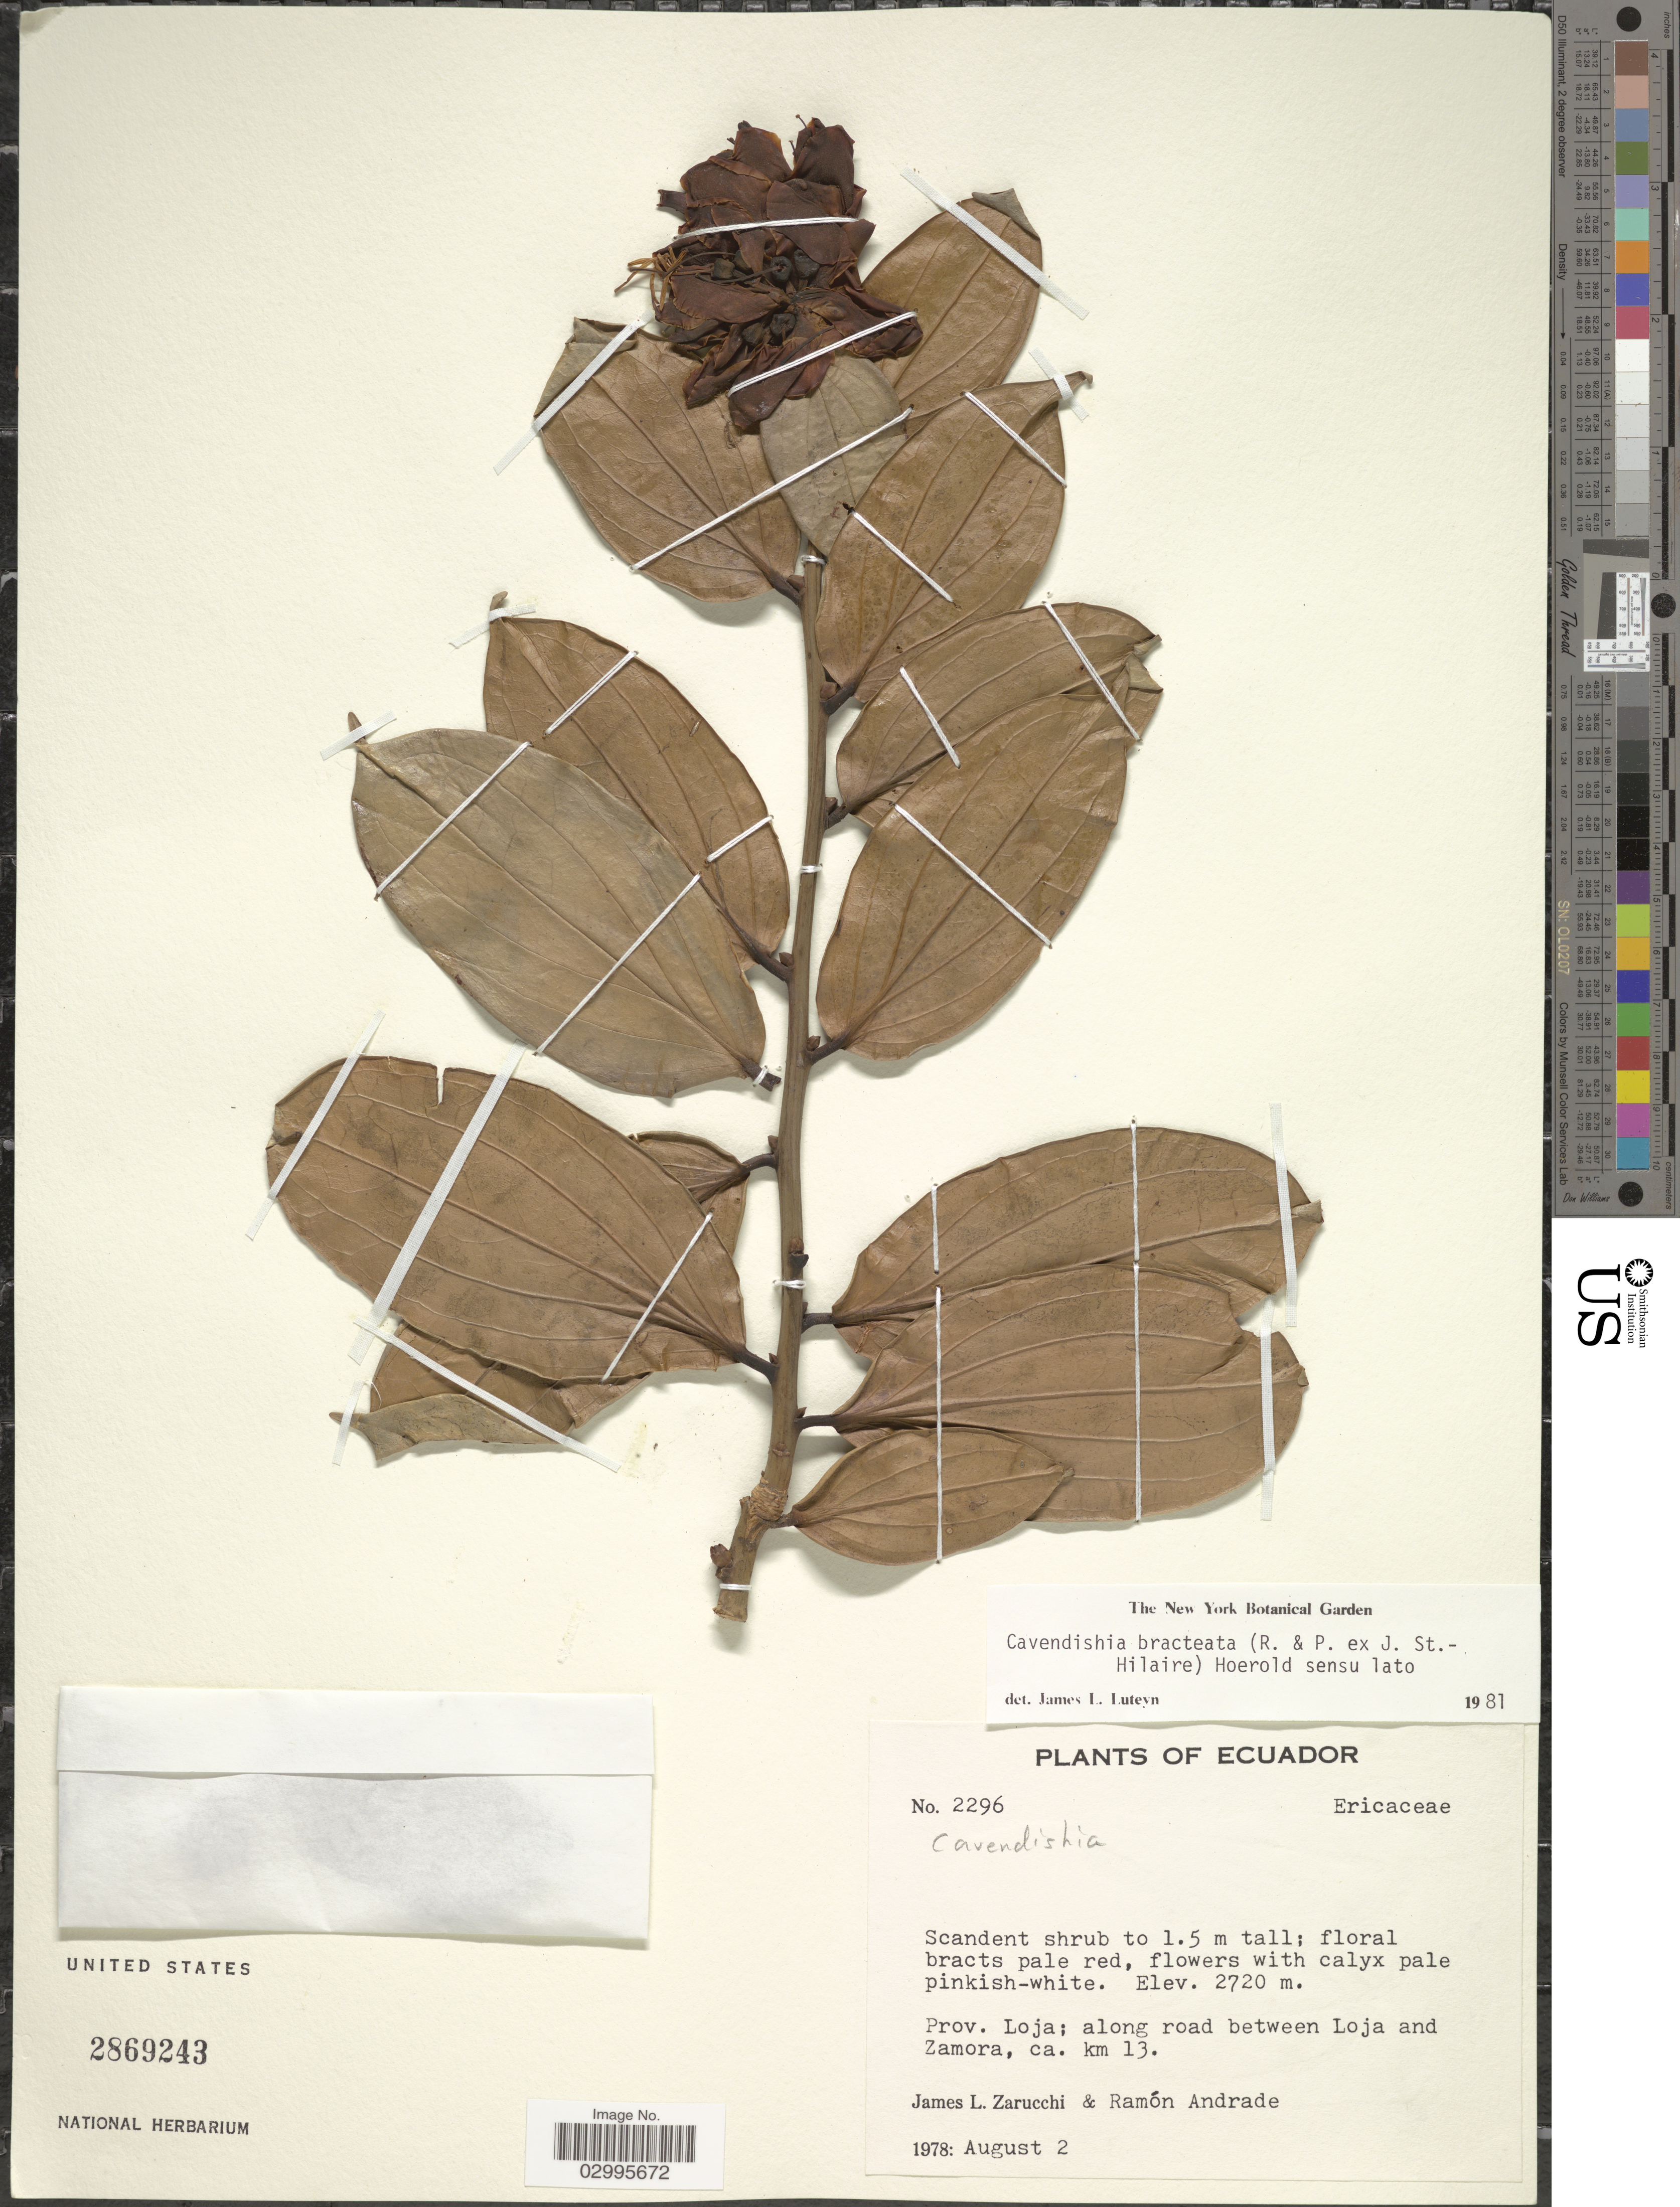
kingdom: Plantae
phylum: Tracheophyta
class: Magnoliopsida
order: Ericales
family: Ericaceae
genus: Cavendishia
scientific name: Cavendishia bracteata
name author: (Ruiz & Pav. ex J. St.-Hil.) Hoerold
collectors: J. L. Zarucchi & R. Andrade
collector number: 2296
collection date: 1978-08-02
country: Ecuador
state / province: Loja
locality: Along road between Loja and Zamora, ca. km 13.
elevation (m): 2720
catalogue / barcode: US 2869243